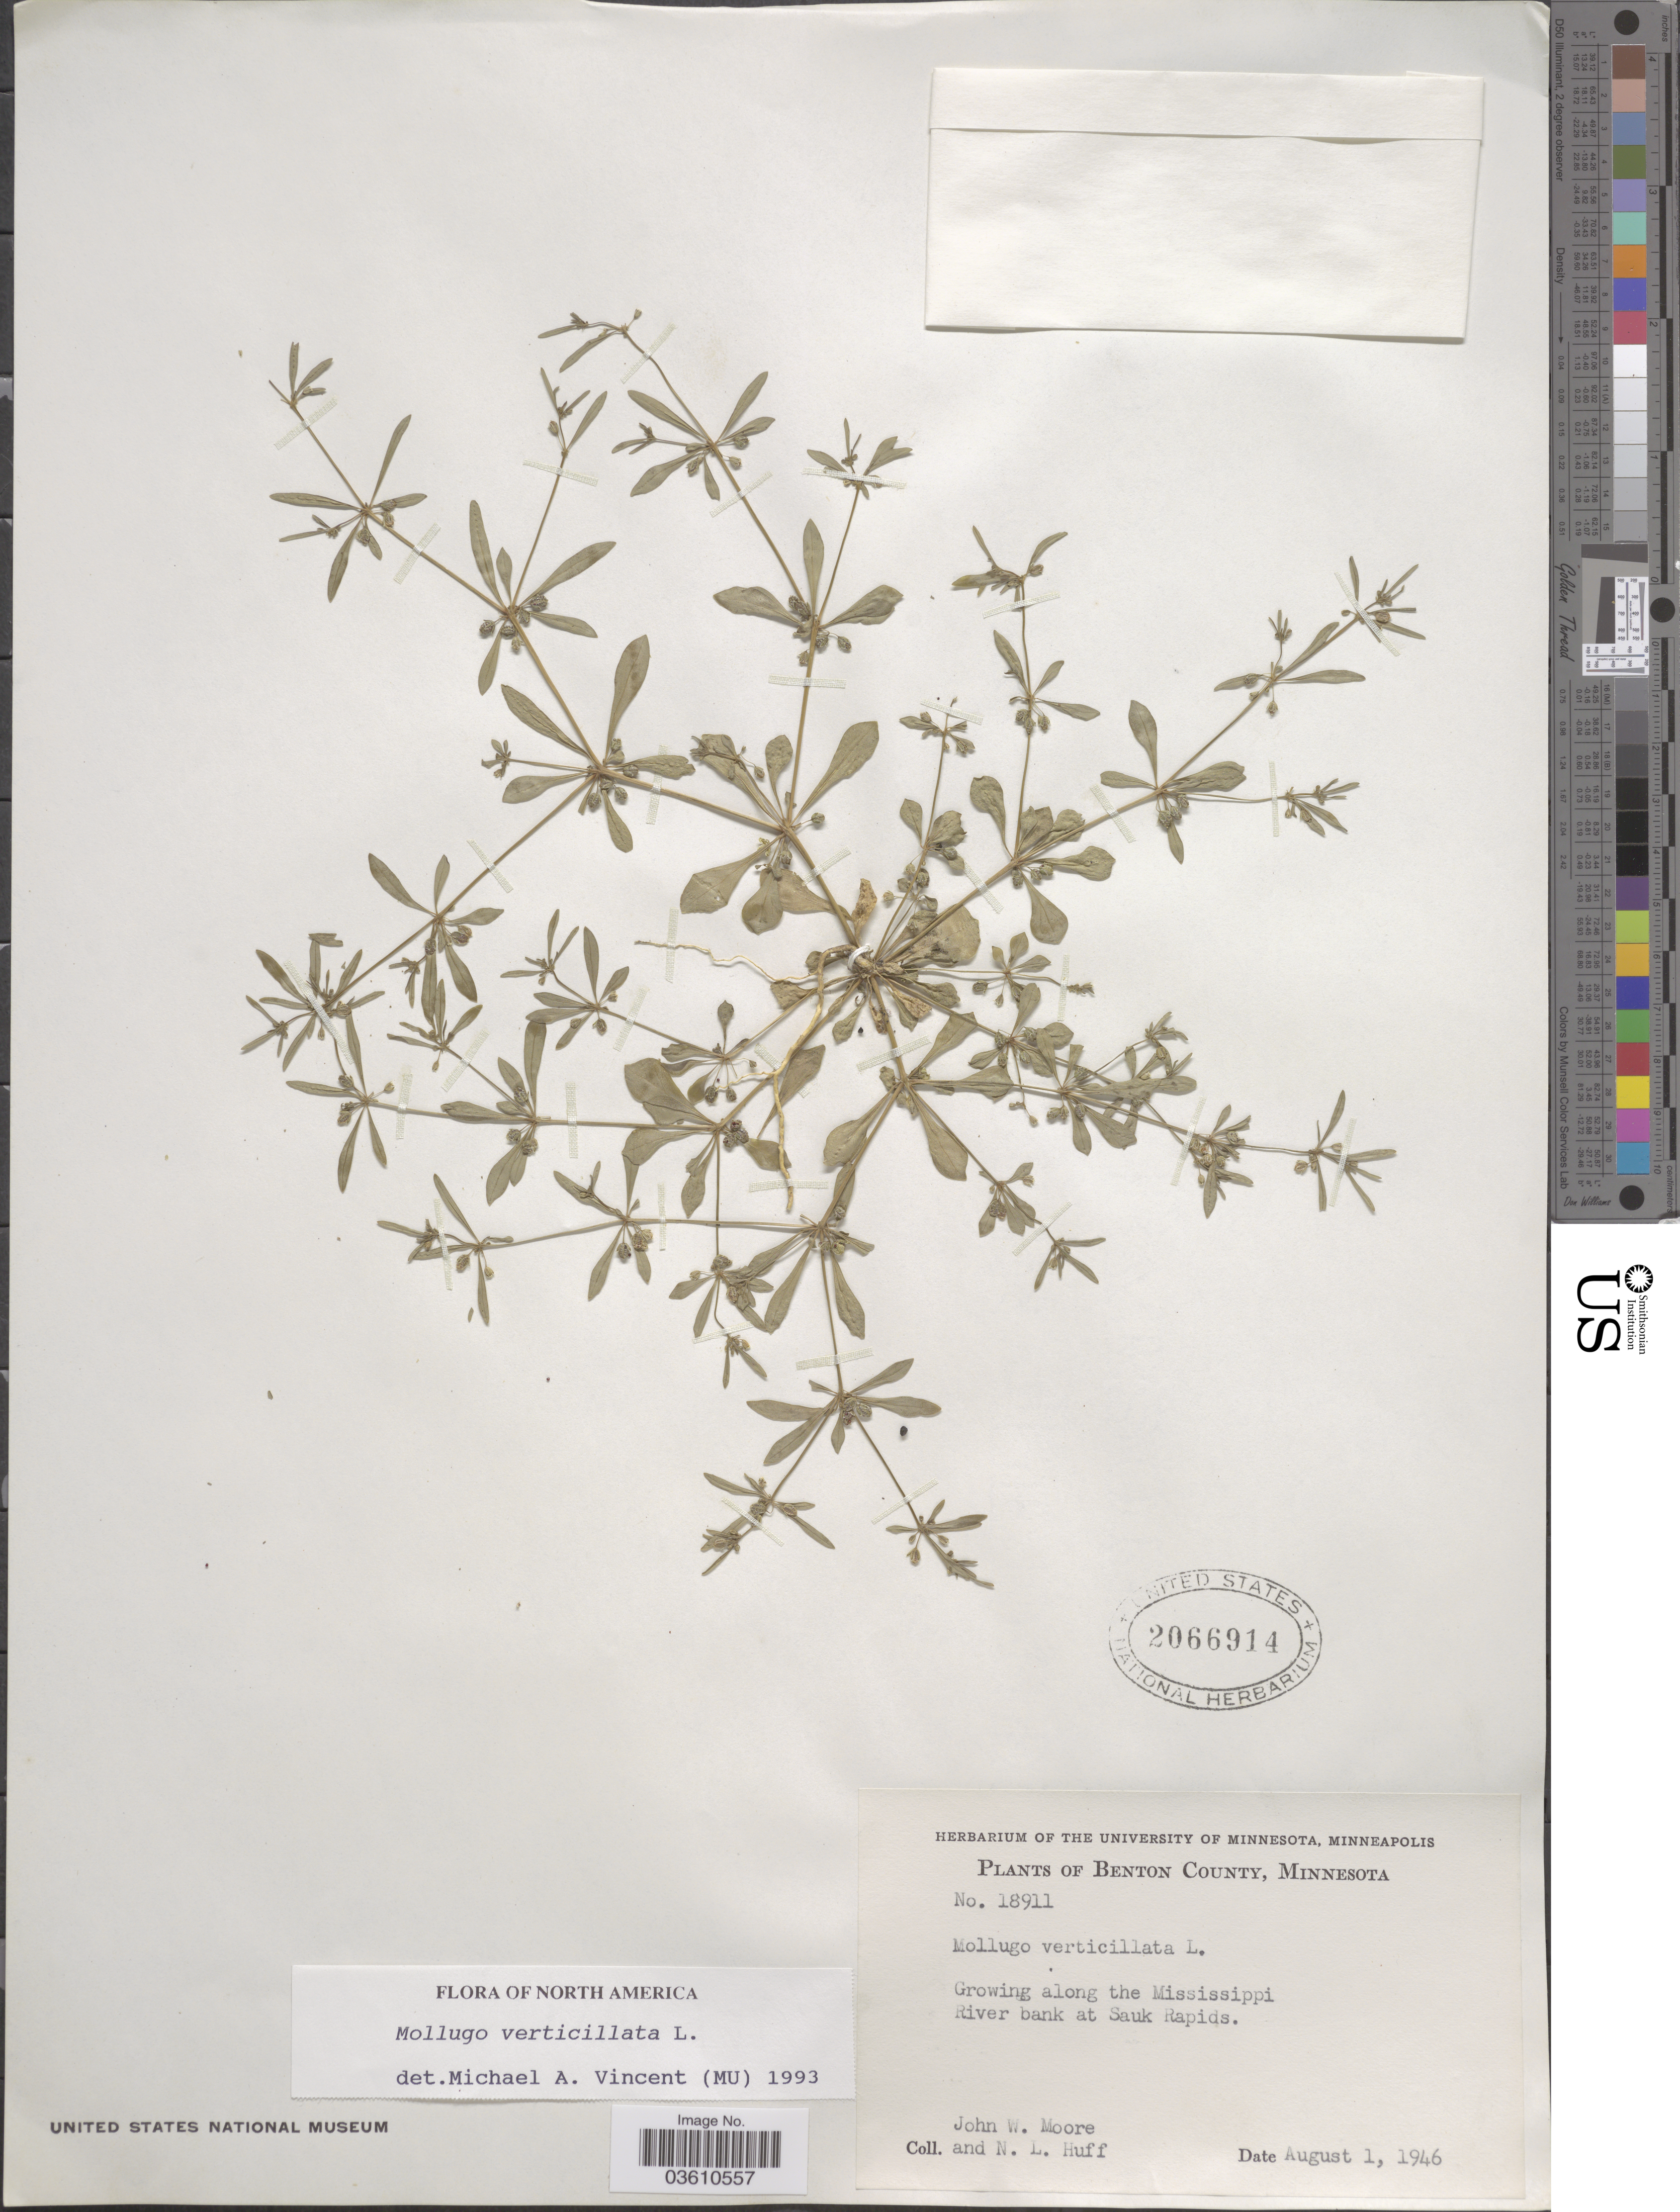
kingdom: Plantae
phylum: Tracheophyta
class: Magnoliopsida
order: Caryophyllales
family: Molluginaceae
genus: Mollugo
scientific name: Mollugo verticillata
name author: L.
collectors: J. Moore & N. Huff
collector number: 18911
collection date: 1946-08-01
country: United States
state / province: Minnesota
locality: Benton County. Growing along the Mississippi River bank at Sauk Rapids.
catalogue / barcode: US 2066914